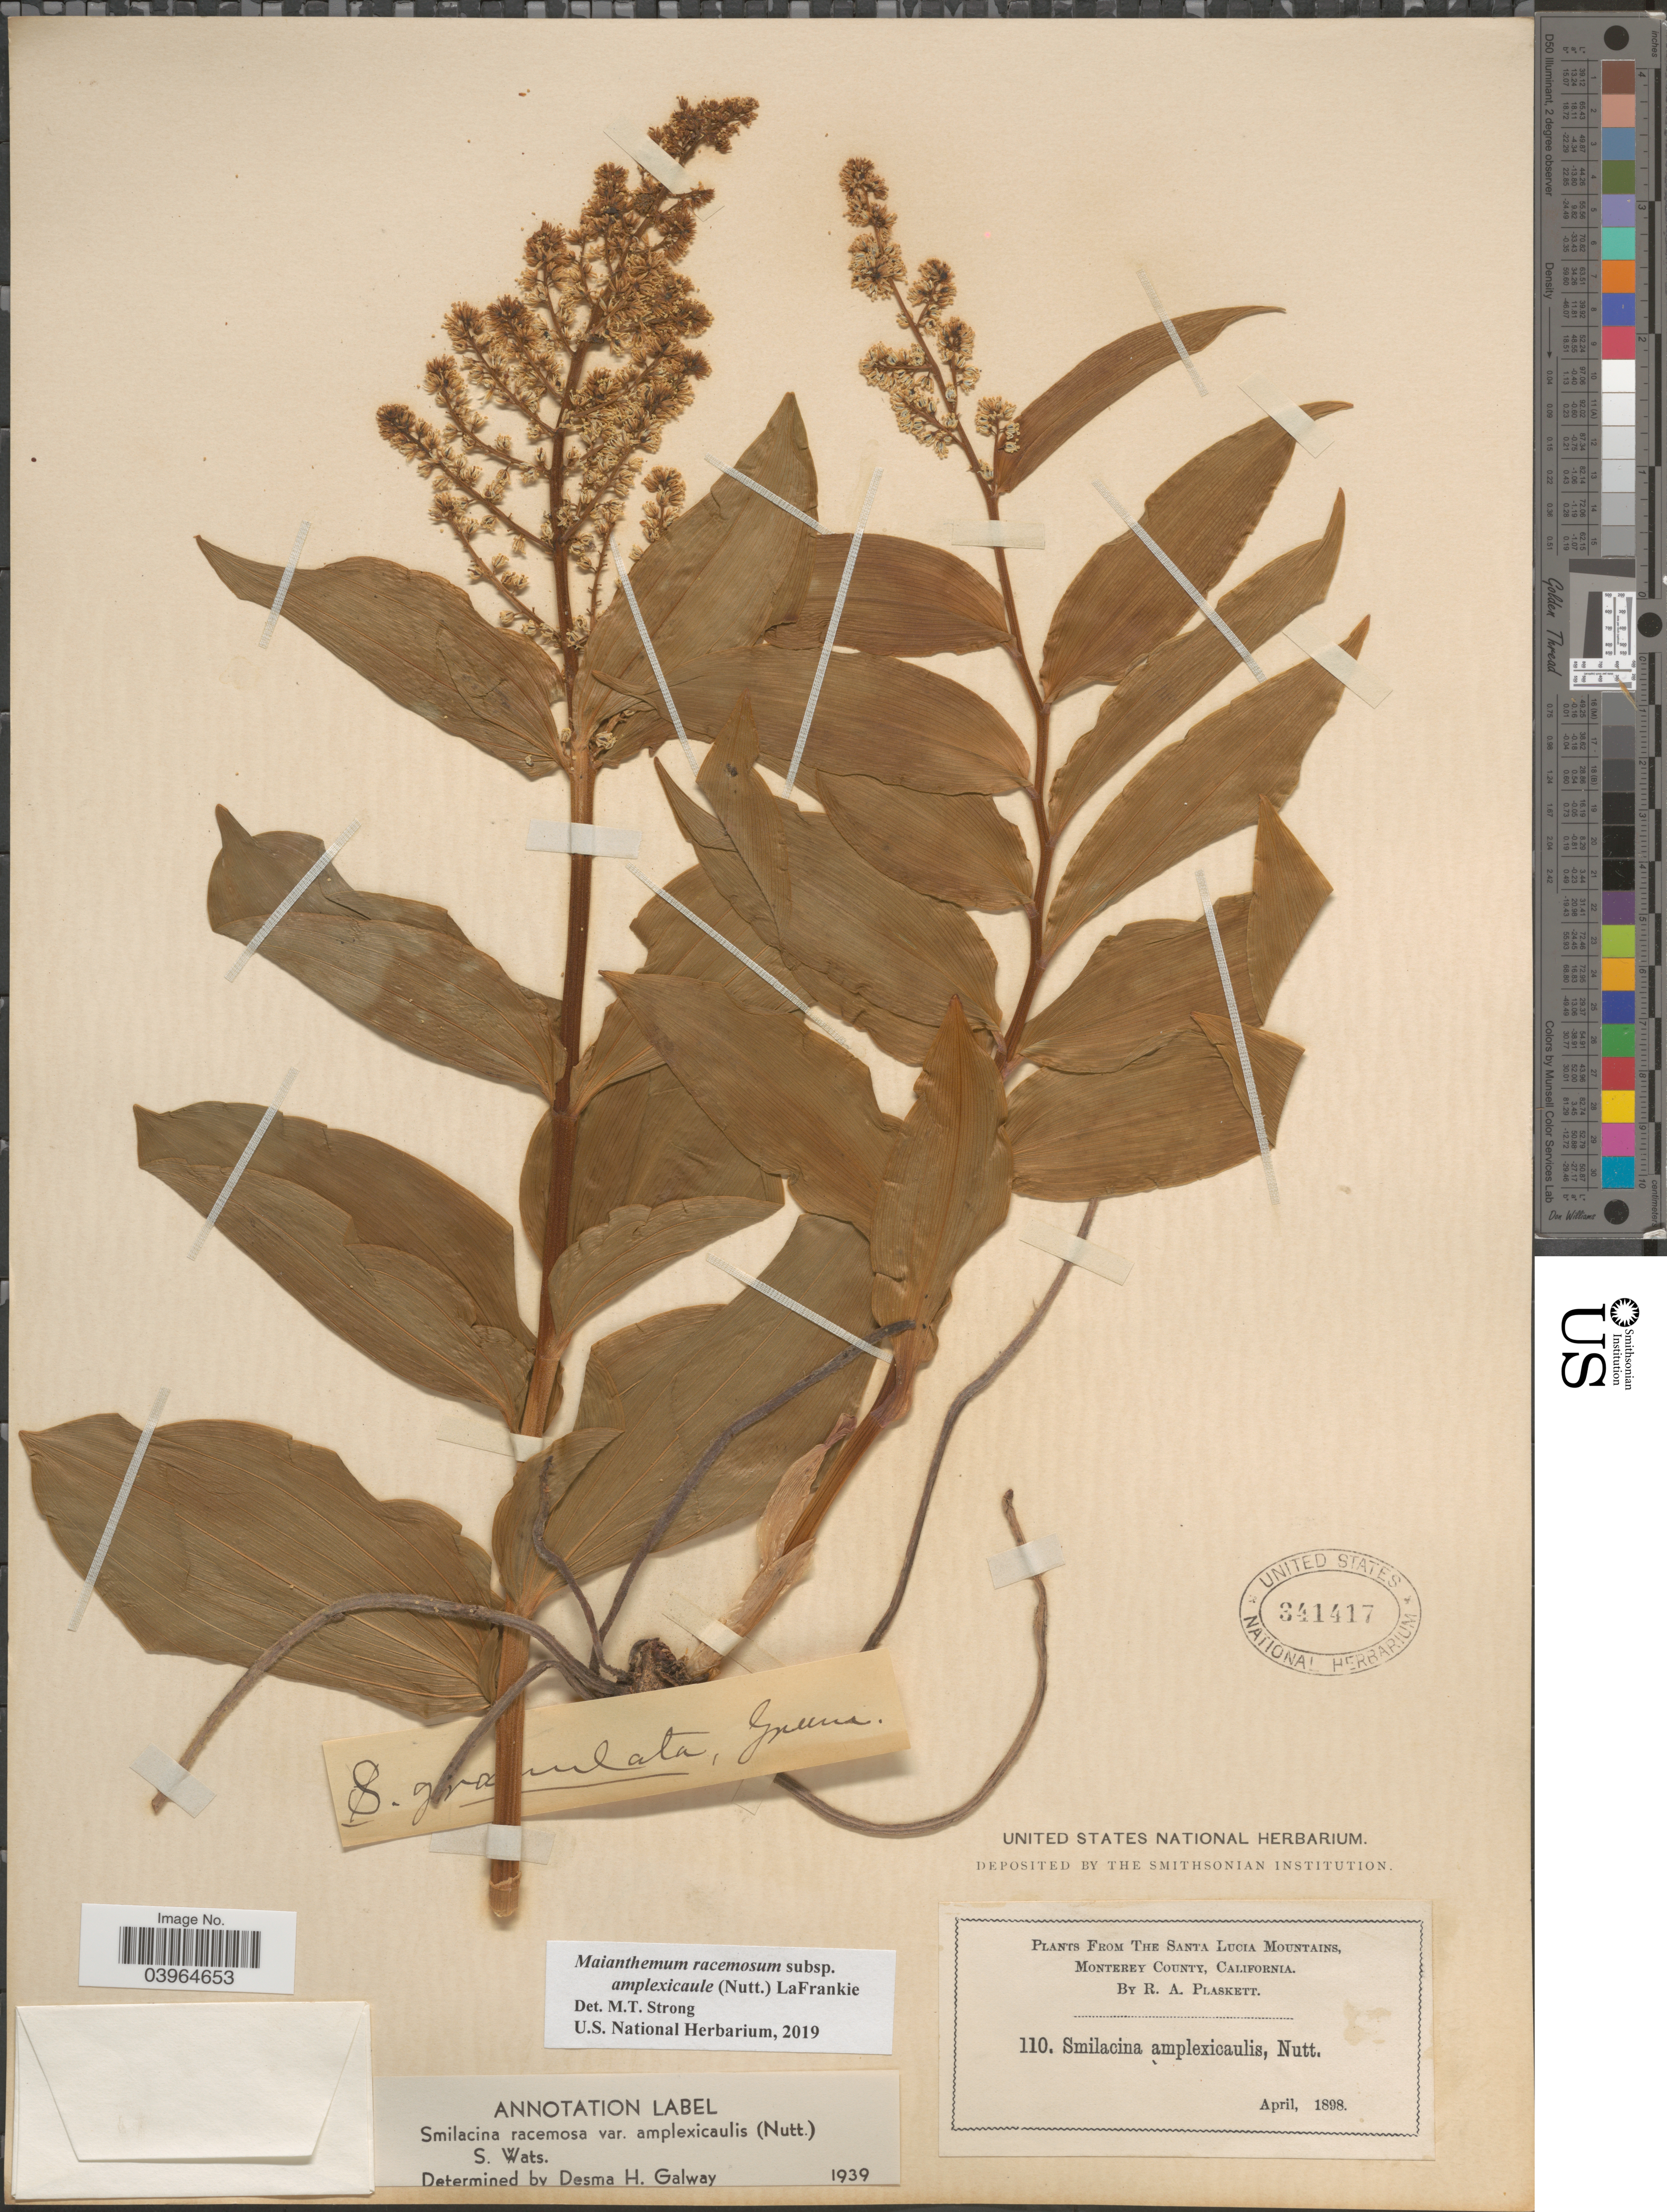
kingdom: Plantae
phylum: Tracheophyta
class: Liliopsida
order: Asparagales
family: Asparagaceae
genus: Maianthemum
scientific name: Maianthemum racemosum subsp. amplexicaule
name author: (Nutt.) LaFrankie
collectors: R. Plaskett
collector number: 110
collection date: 1898-04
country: United States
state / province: California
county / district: Monterey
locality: The Santa Lucia Mountains, Monterey County.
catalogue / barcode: US 341417